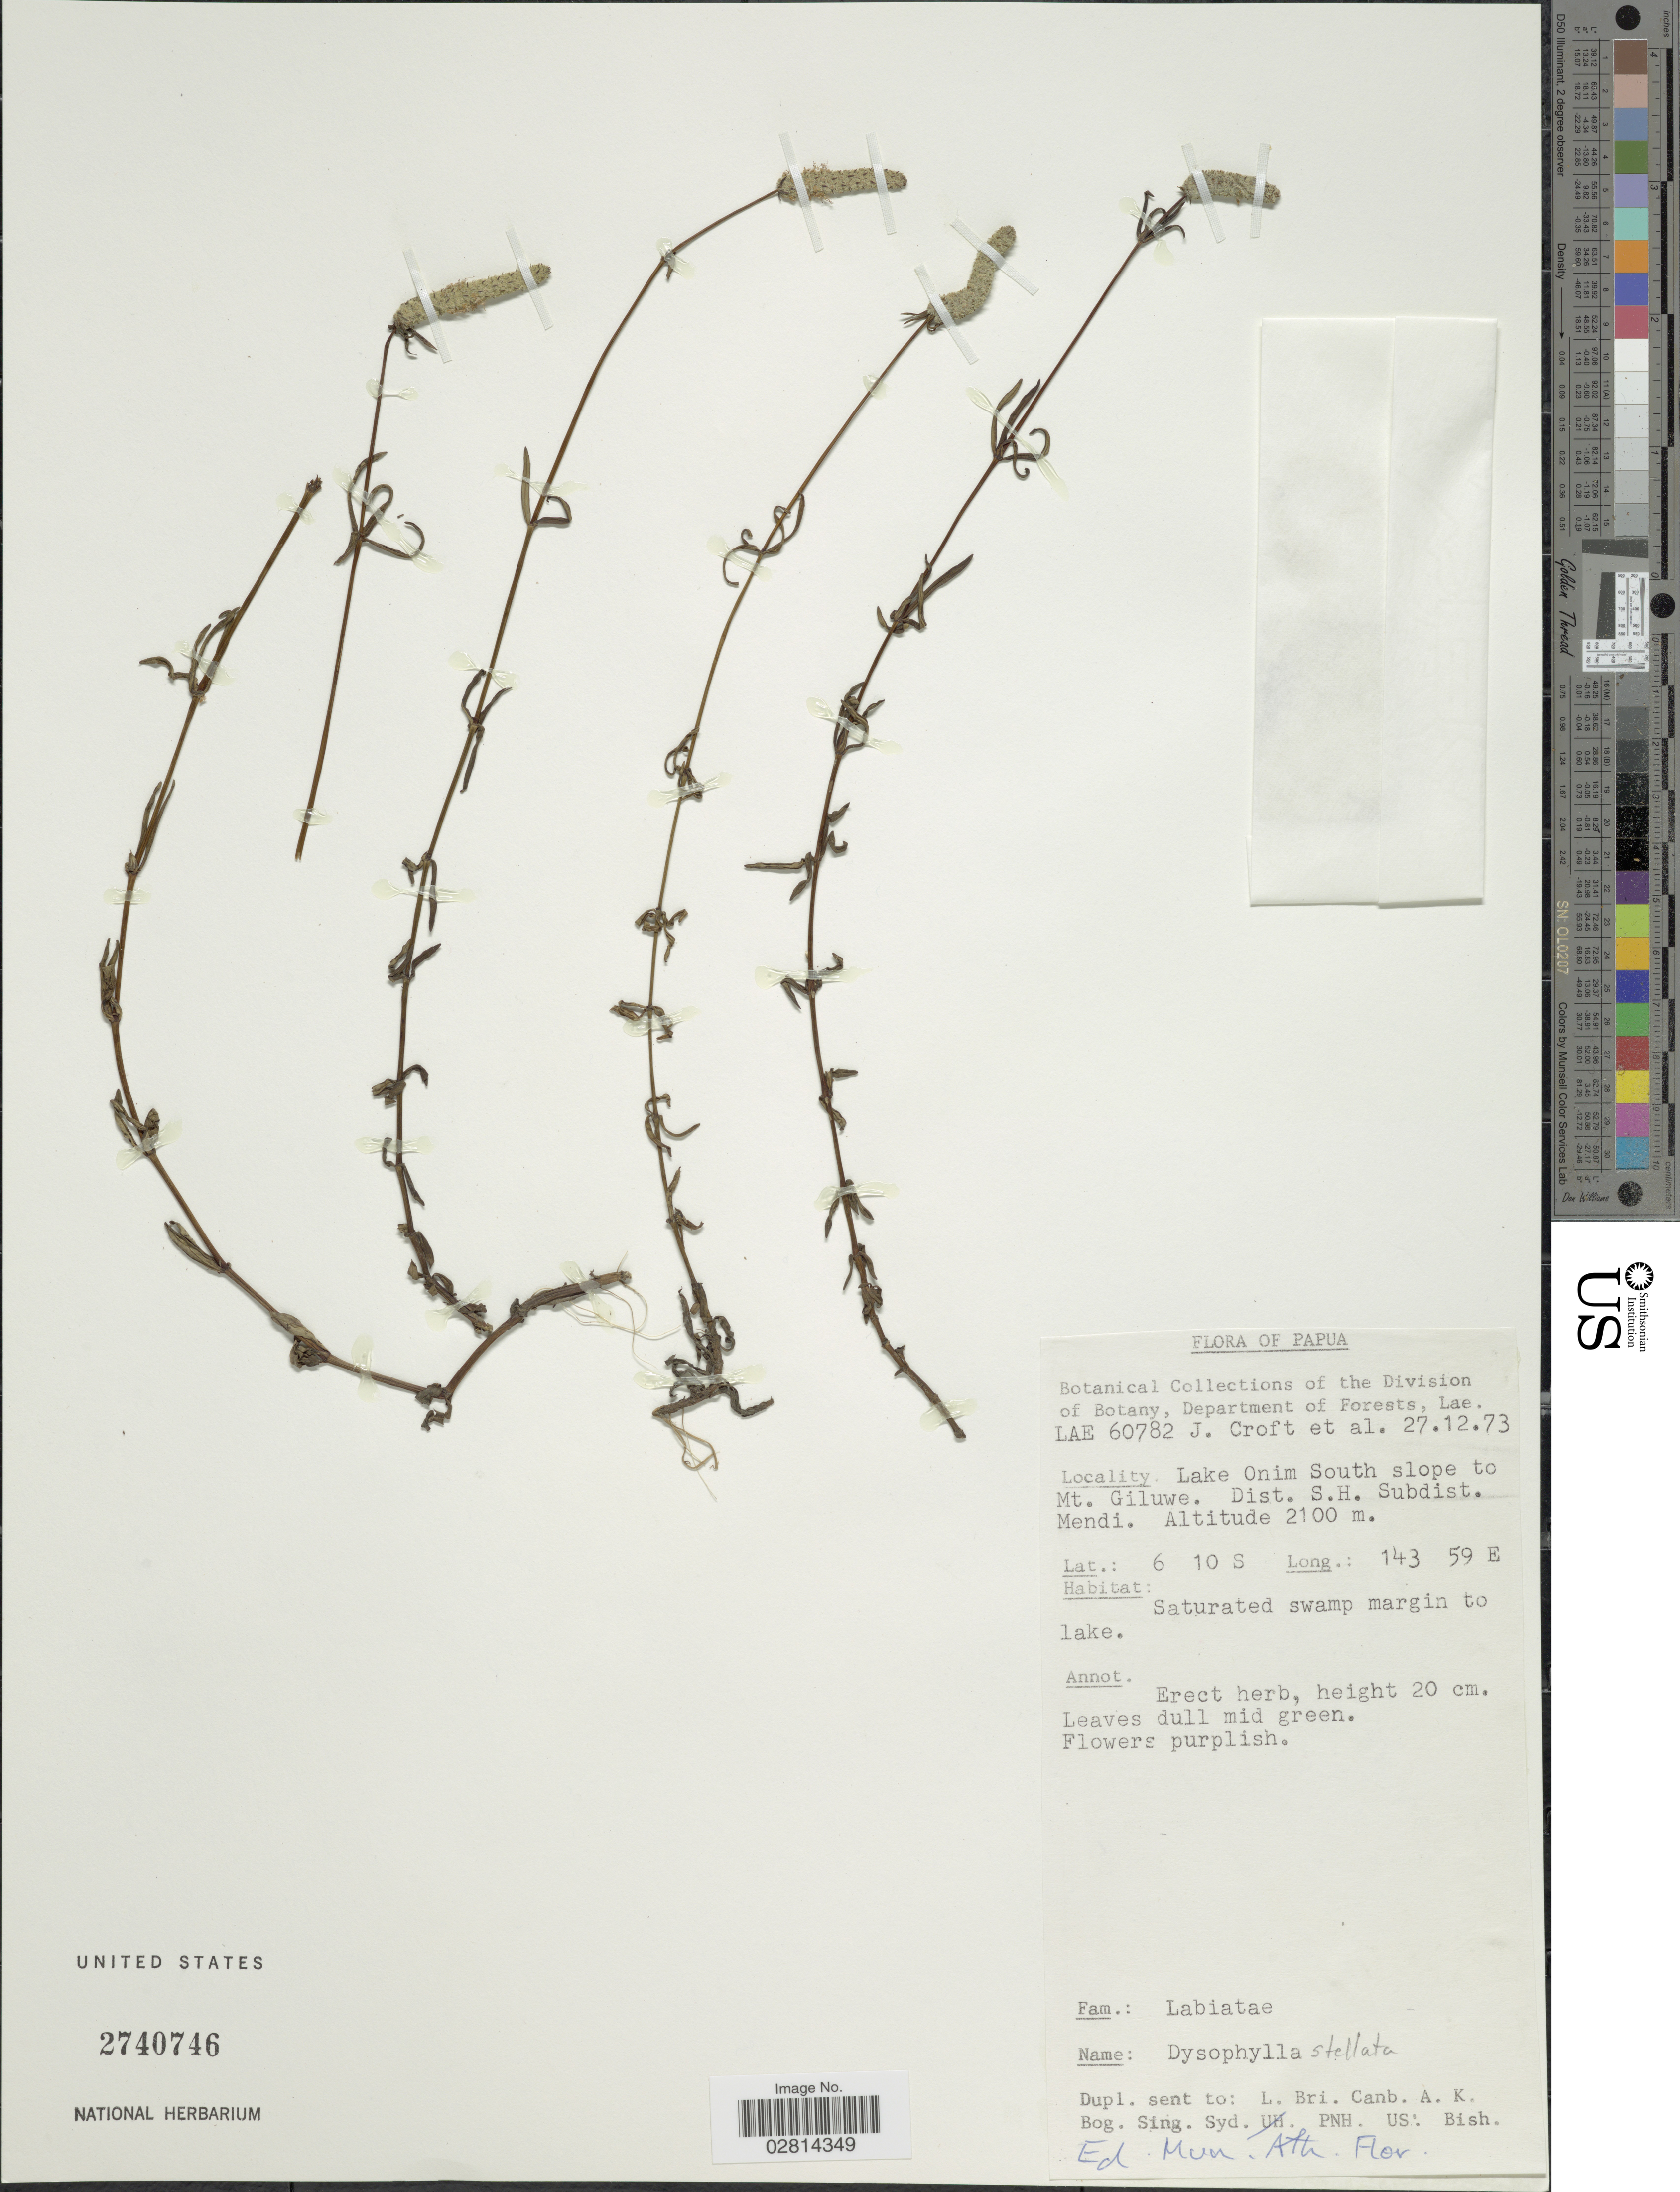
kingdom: Plantae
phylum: Tracheophyta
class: Magnoliopsida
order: Lamiales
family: Lamiaceae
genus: Pogostemon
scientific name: Pogostemon stellatus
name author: (Lour.) Kuntze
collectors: J. Croft & et al.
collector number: LAE60782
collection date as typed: Transcribed d/m/y: 27/12/73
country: Papua New Guinea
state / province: Southern Highlands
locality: Lake Onim South slope to Mt. Giluwe. Dist. S.H. Subdist. Mendi.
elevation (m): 2100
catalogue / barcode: US 2740746